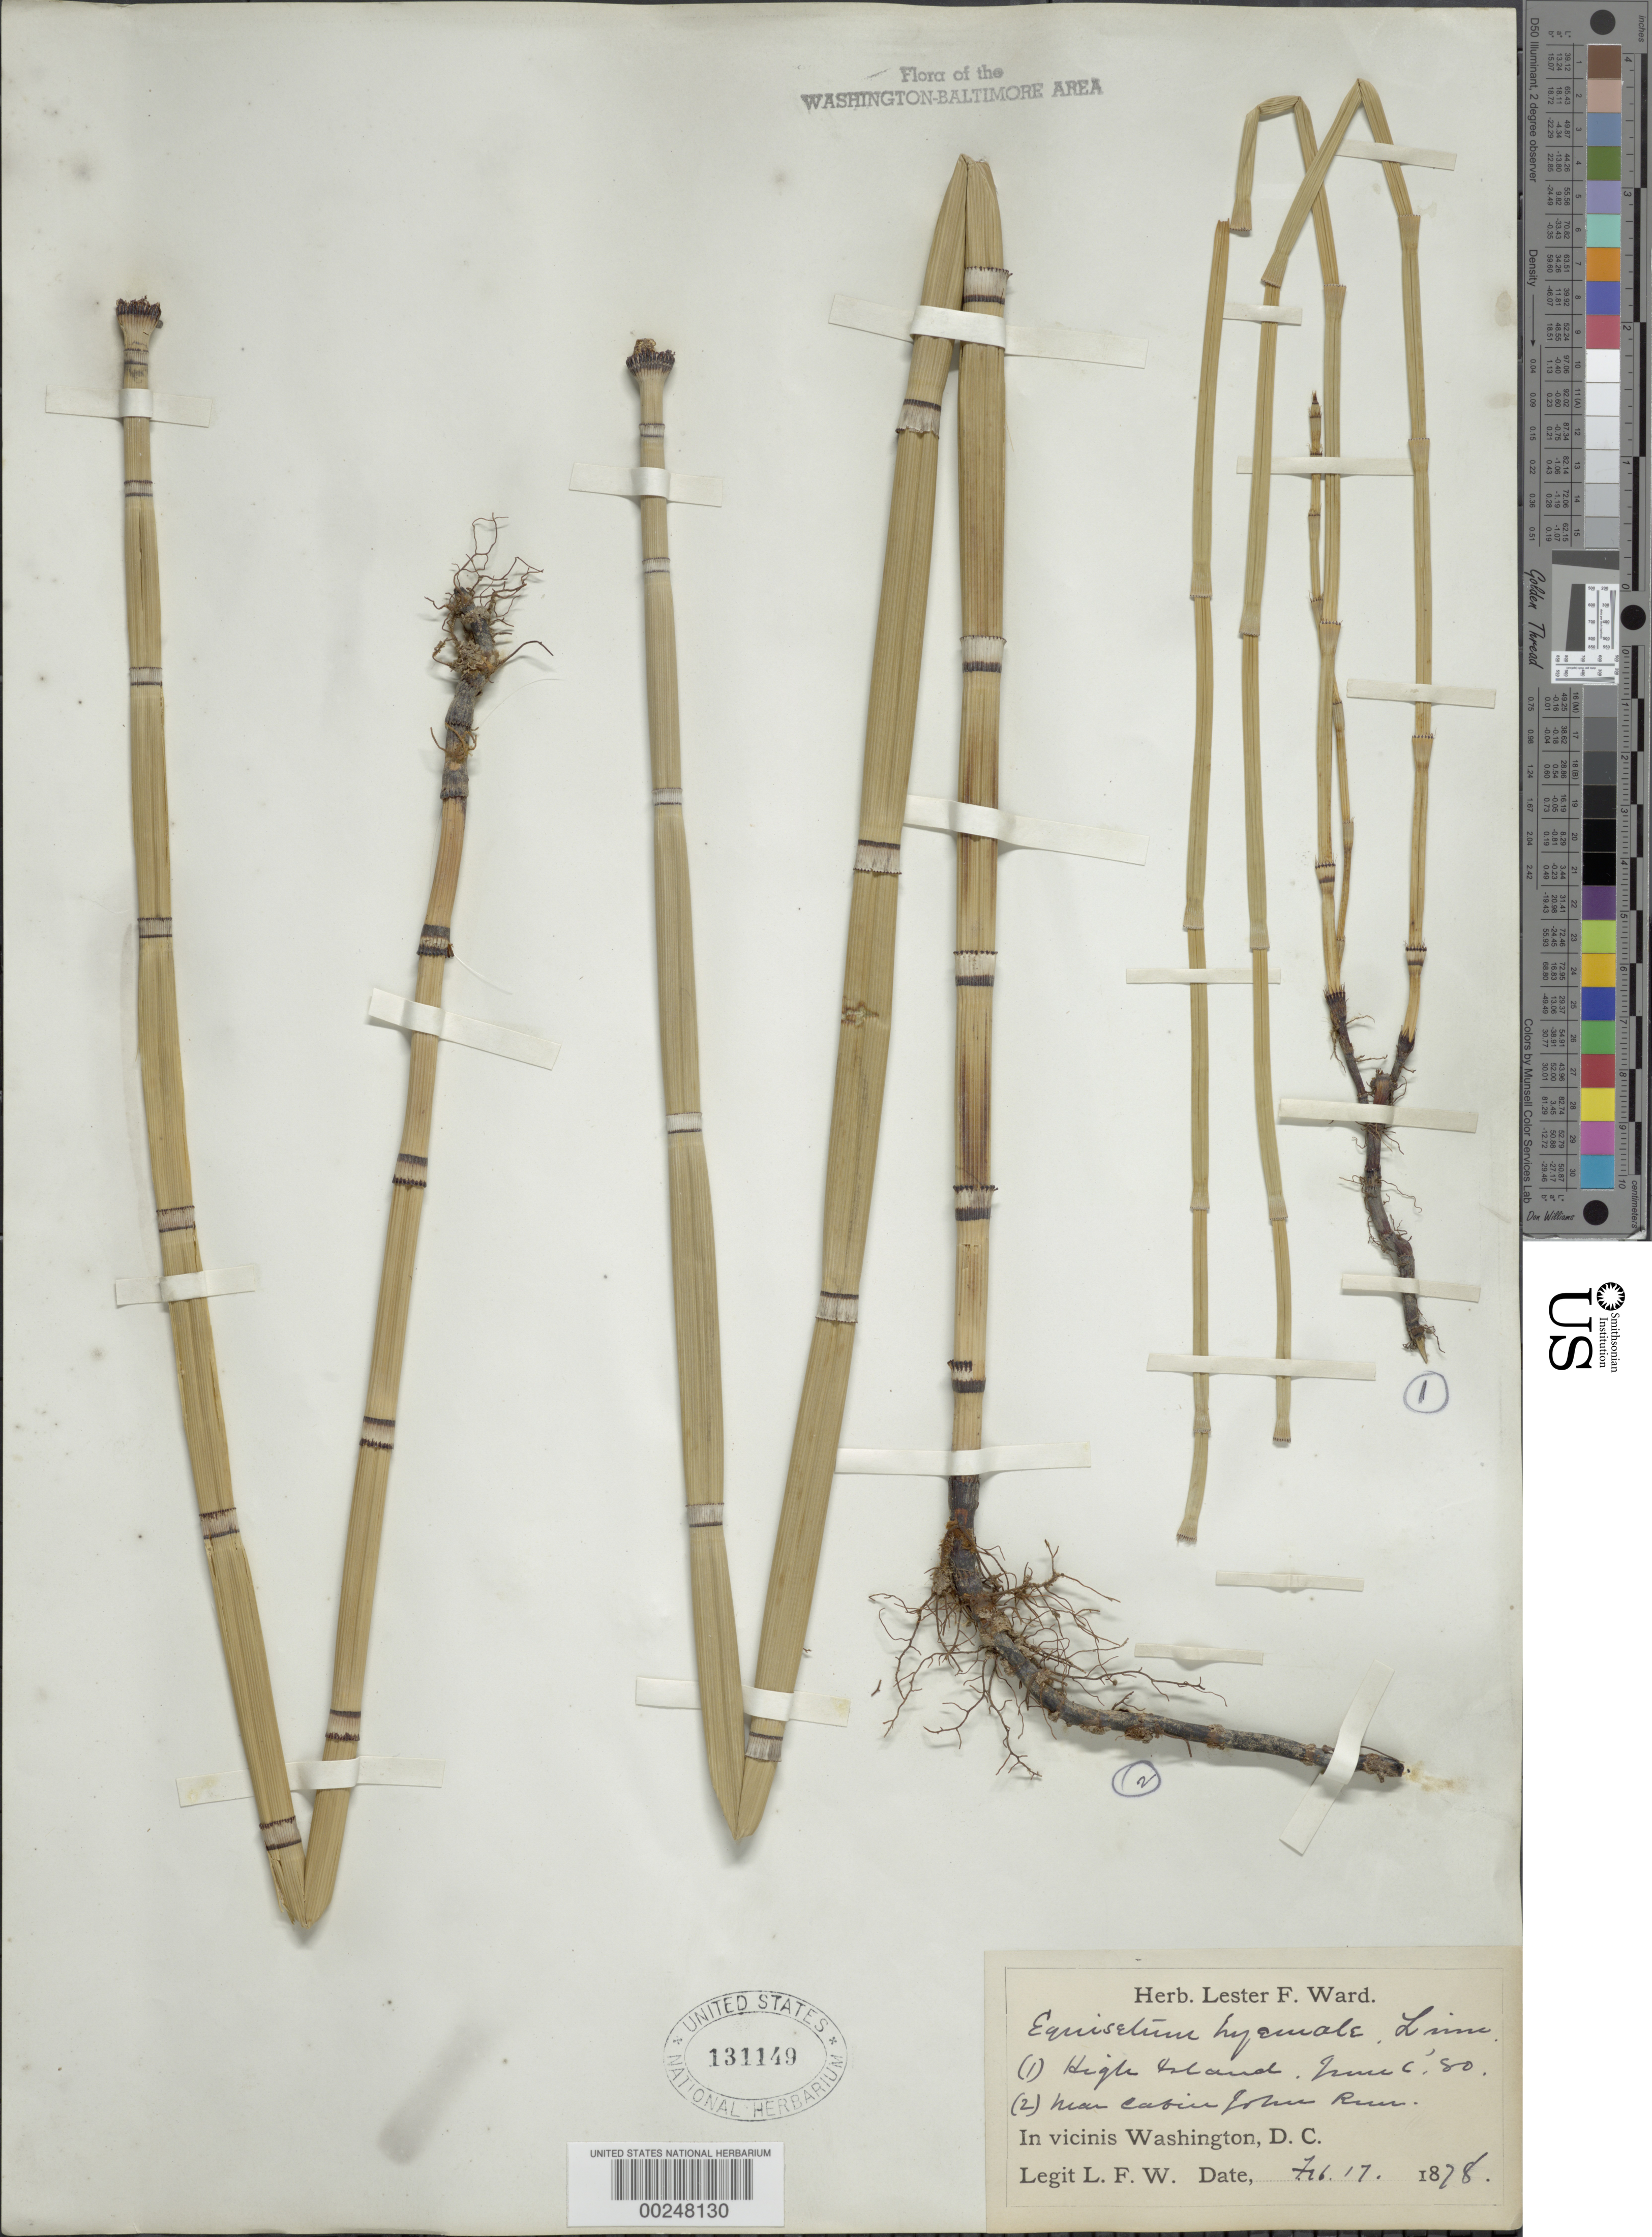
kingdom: Plantae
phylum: Tracheophyta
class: Polypodiopsida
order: Equisetales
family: Equisetaceae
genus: Equisetum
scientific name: Equisetum fluviatile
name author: L.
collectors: L. F. Ward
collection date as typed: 17 Feb 1878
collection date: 1878-02-17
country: United States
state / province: Maryland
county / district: Montgomery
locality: Near Cabin John Run C. & O. Canal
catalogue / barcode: US 131149